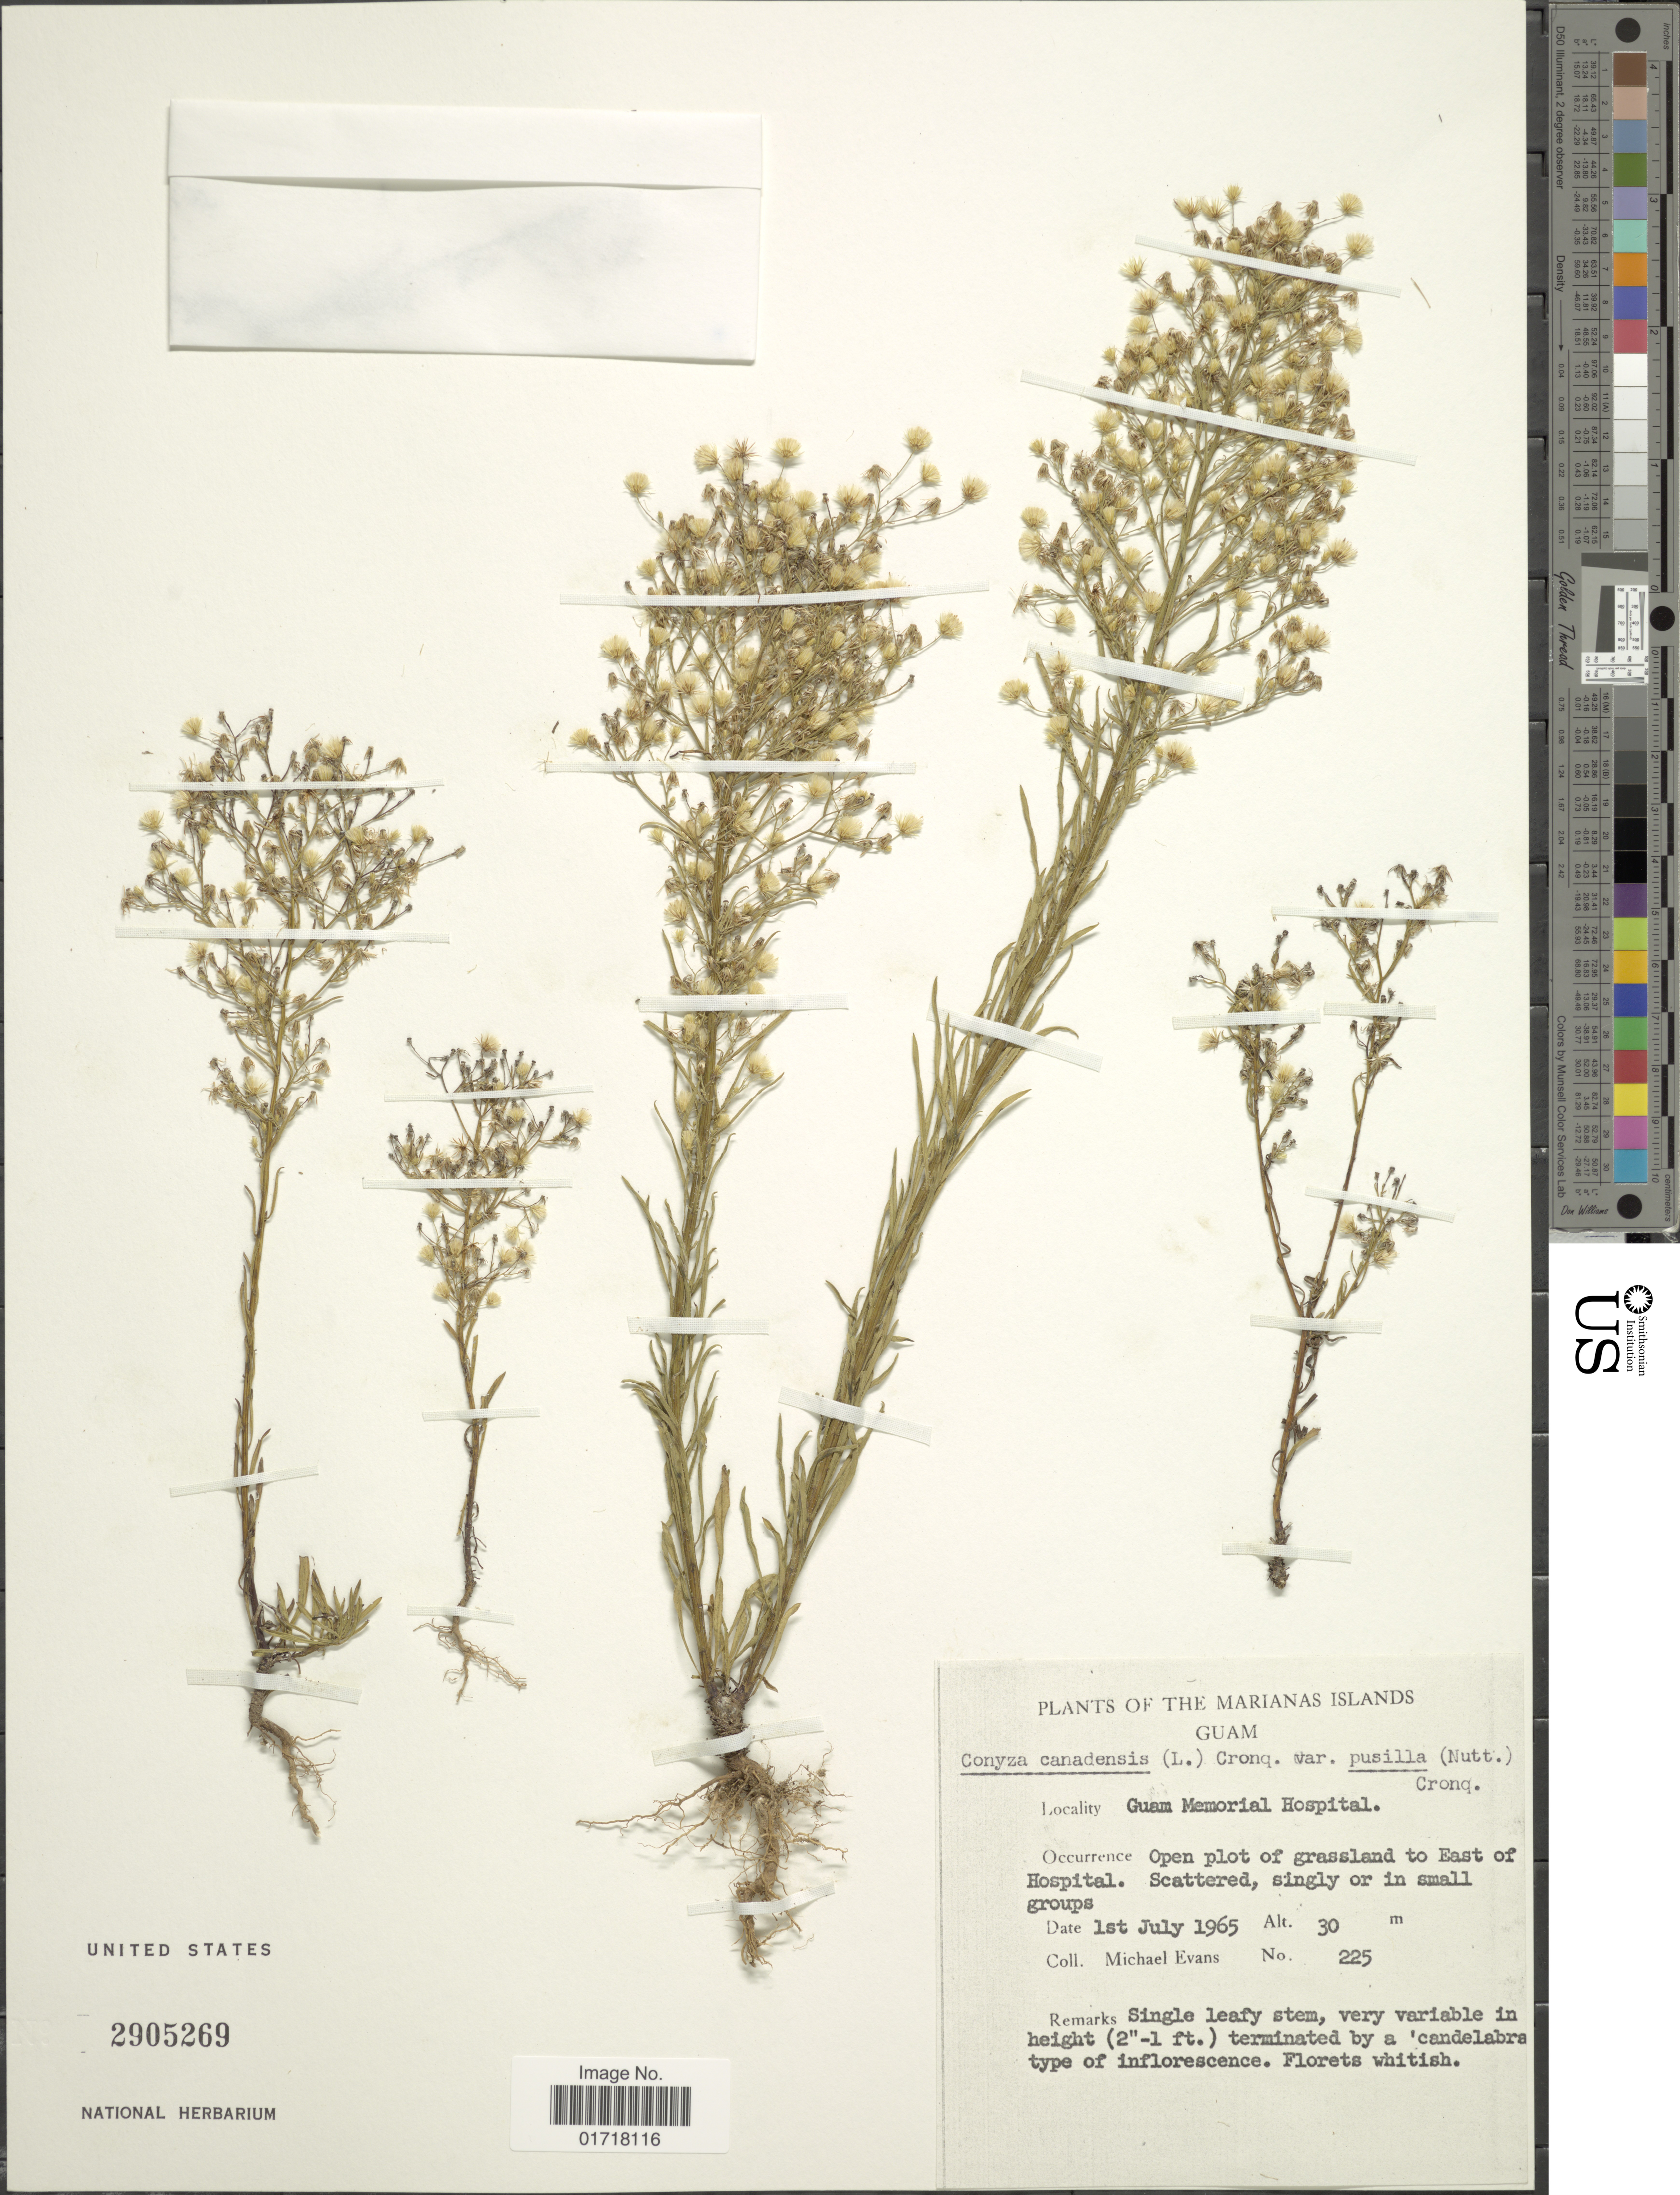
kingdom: Plantae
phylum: Tracheophyta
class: Magnoliopsida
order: Asterales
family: Asteraceae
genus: Erigeron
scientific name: Erigeron canadensis var. pusillus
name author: (Nutt.) Bolvin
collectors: M. Evans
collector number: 225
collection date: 1965-07-01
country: Guam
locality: The Marianas Islands, Guam, Guam Memorial Hospital, Open plot grassland to East of Hospital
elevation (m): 30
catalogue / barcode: US 2905269